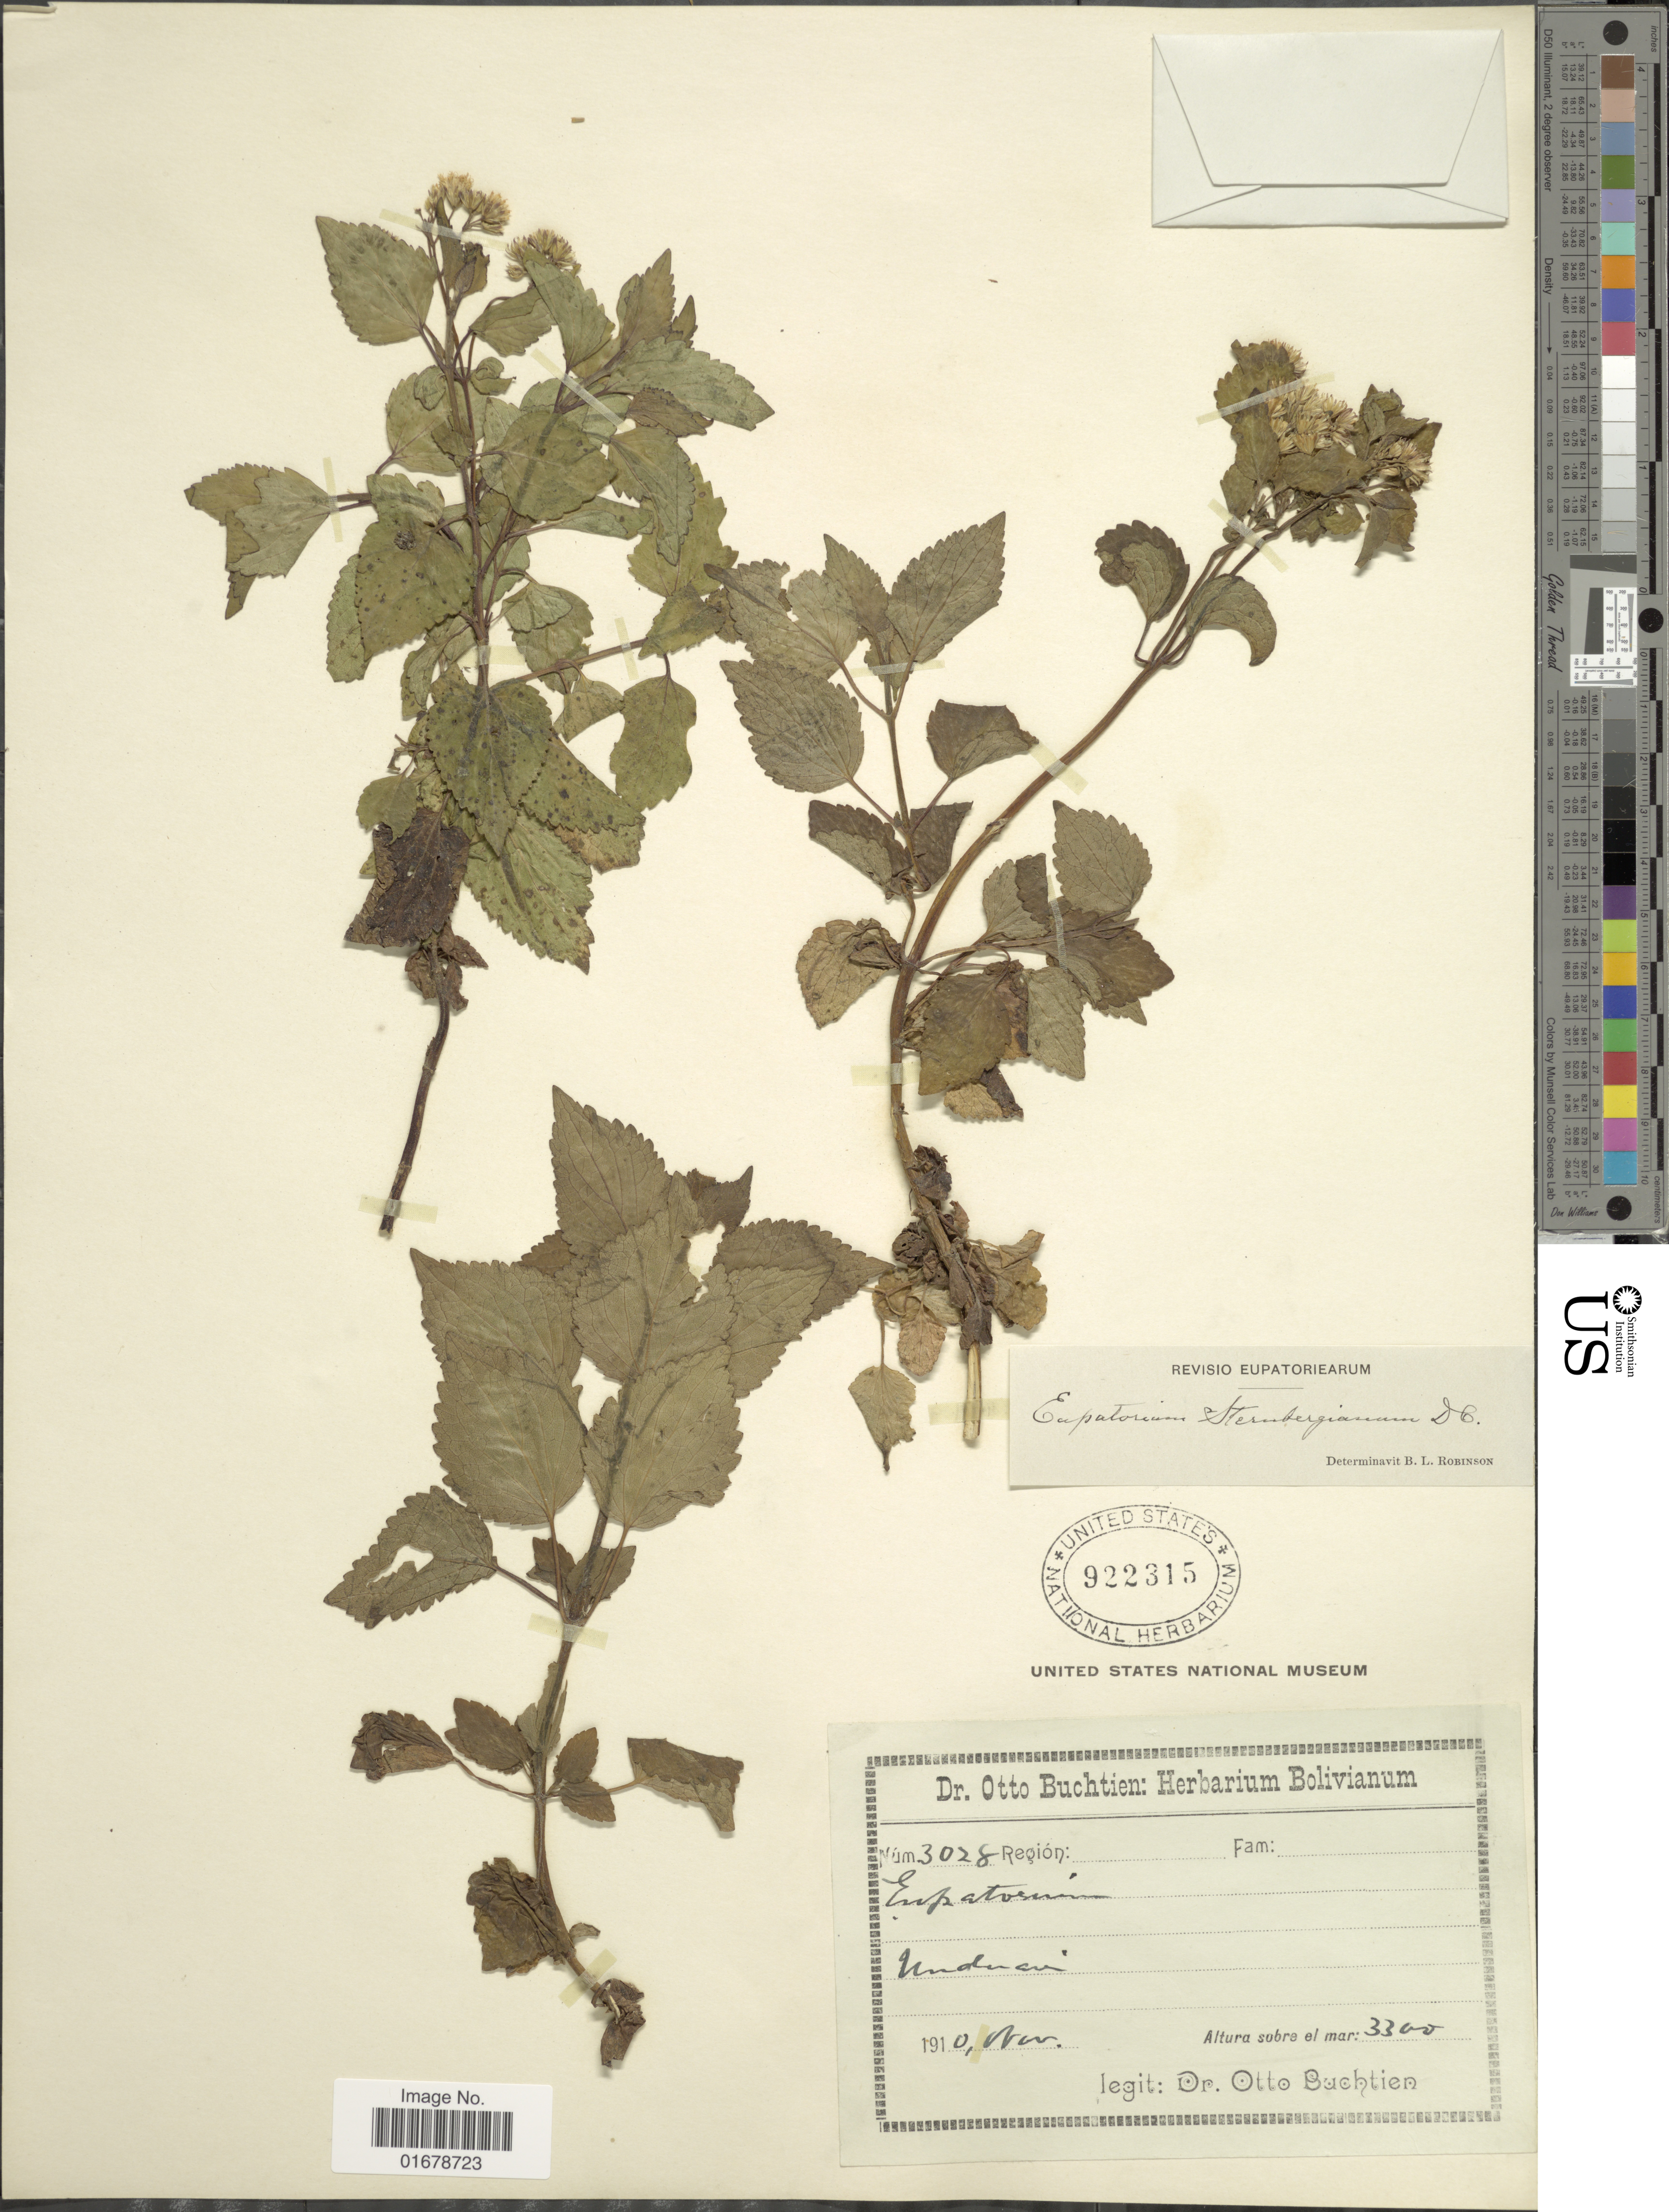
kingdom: Plantae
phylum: Tracheophyta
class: Magnoliopsida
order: Asterales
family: Asteraceae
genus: Ageratina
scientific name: Ageratina sternbergiana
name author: (DC.) R.M. King & H. Rob.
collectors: O. Buchtien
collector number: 3028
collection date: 1910-11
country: Bolivia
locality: Unduavi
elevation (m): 3300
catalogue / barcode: US 922315